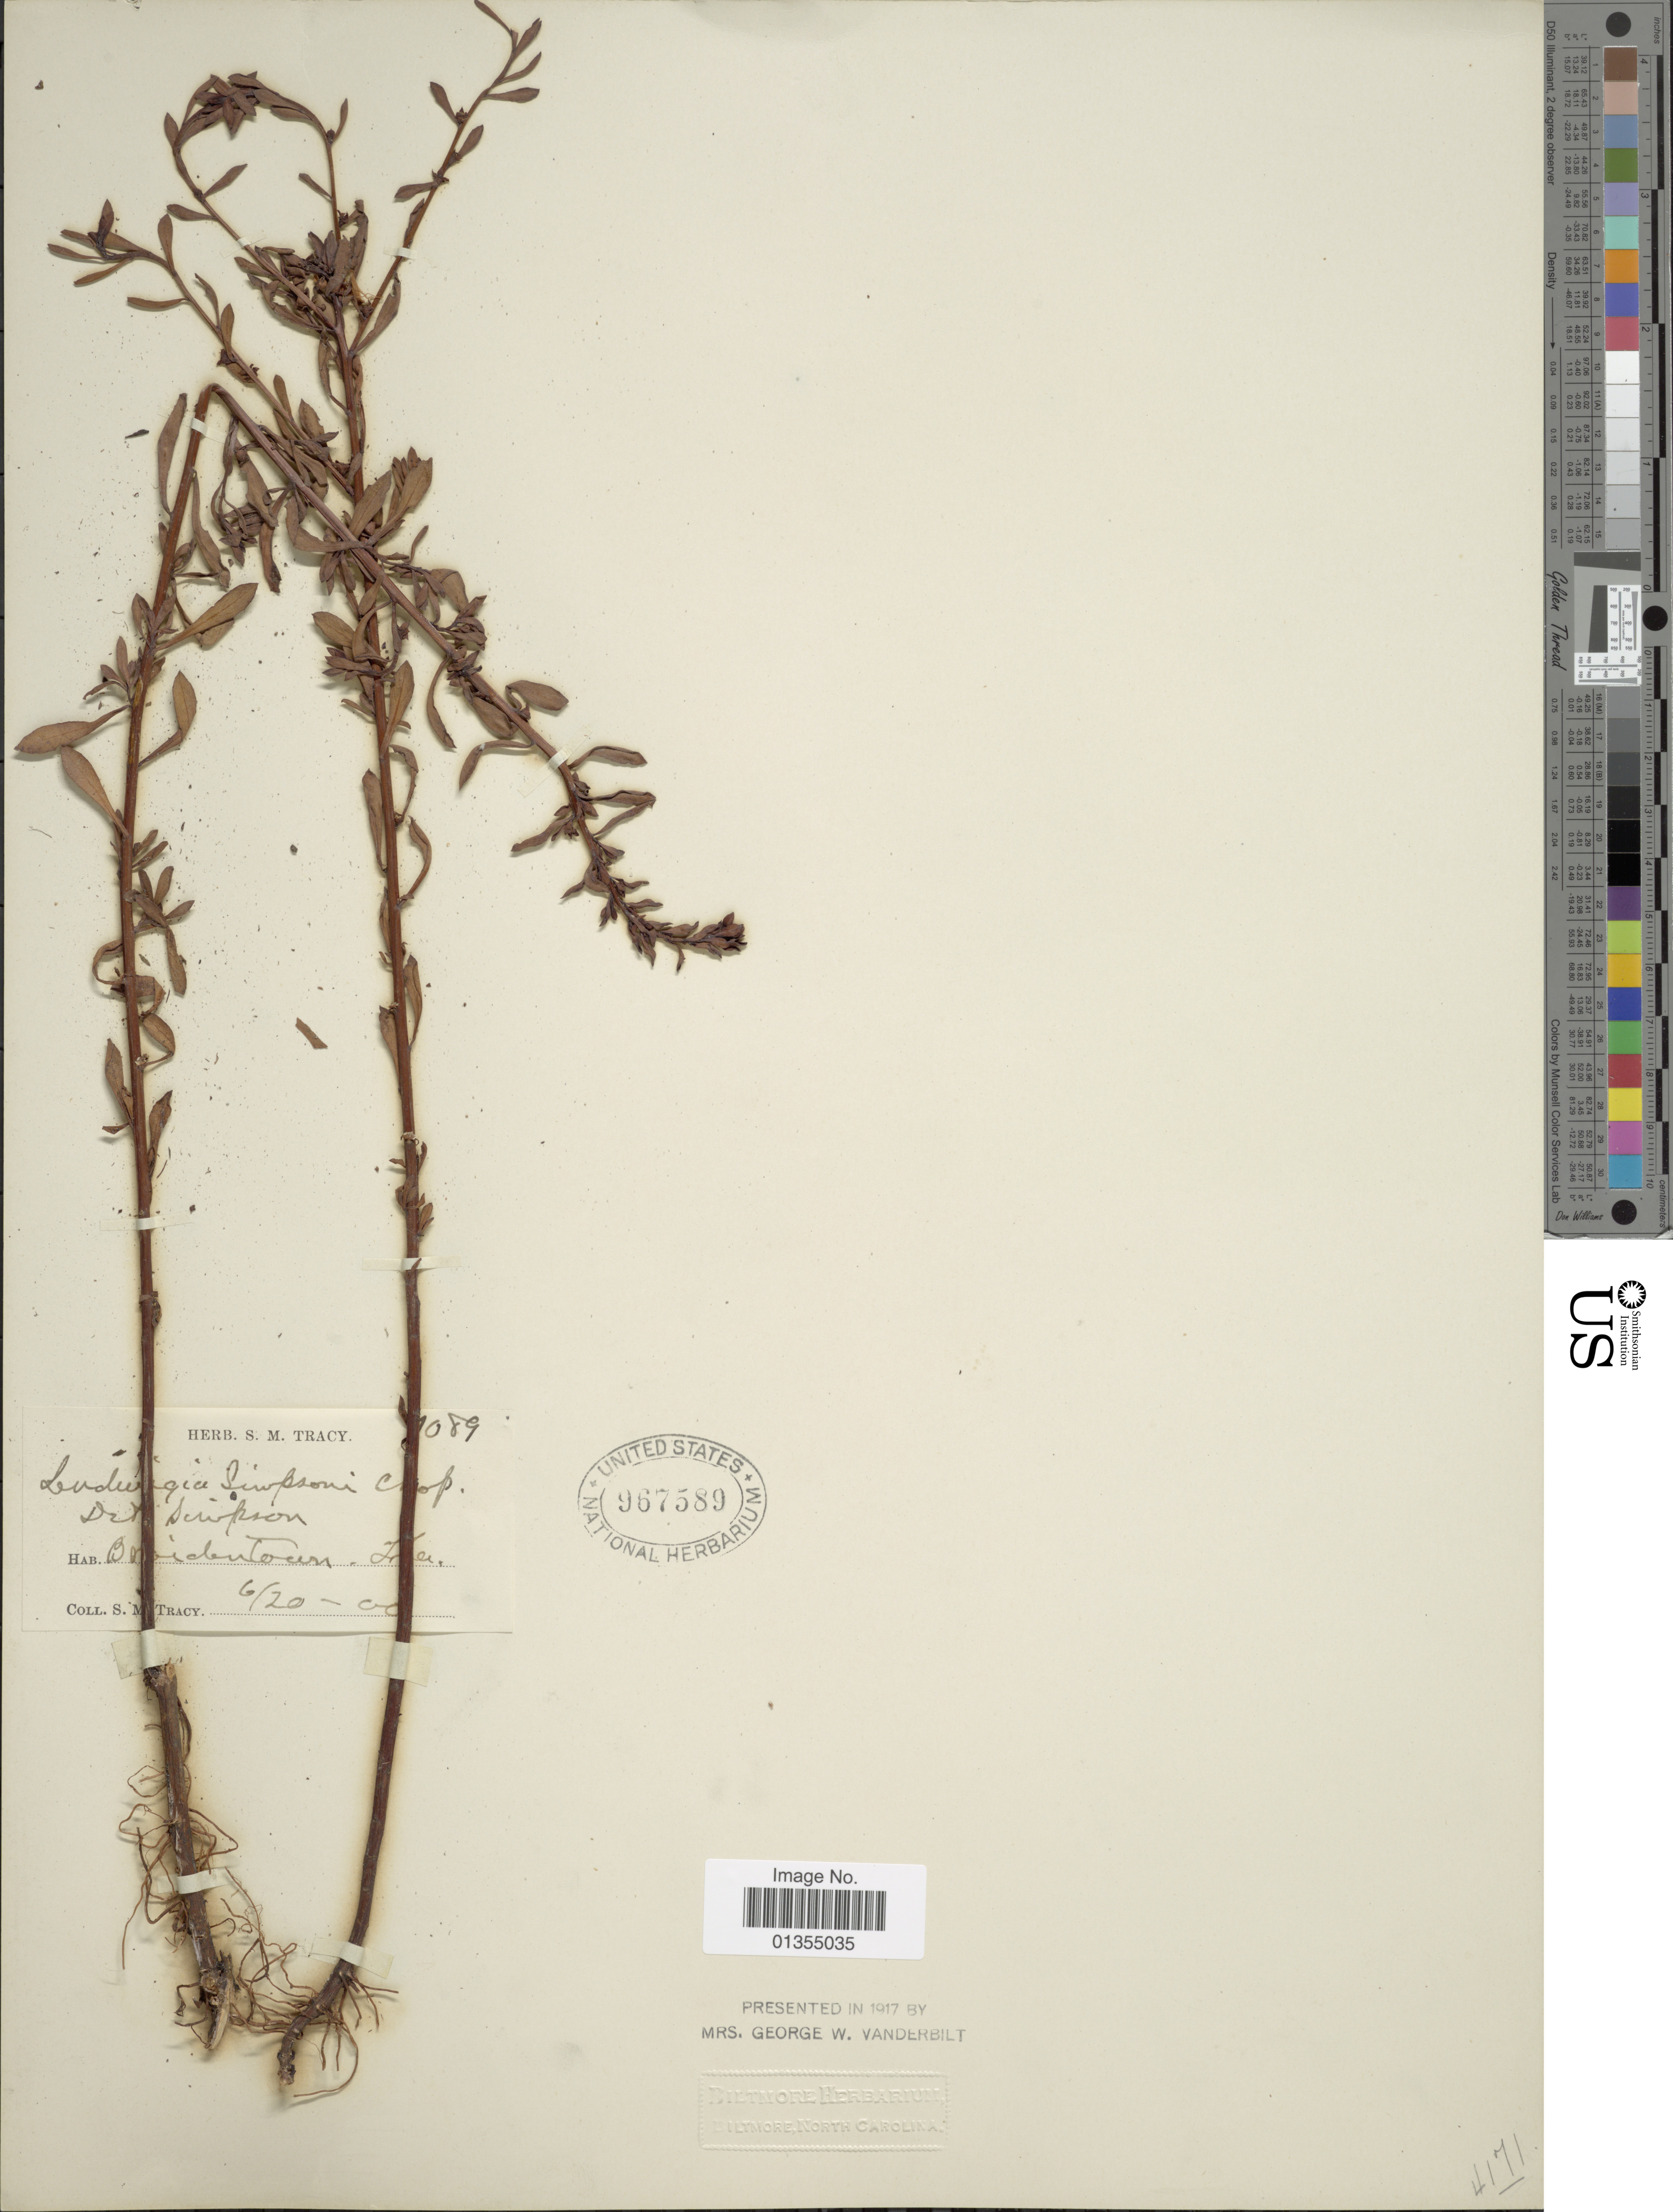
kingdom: Plantae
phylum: Tracheophyta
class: Magnoliopsida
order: Myrtales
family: Onagraceae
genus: Ludwigia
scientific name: Ludwigia simpsonii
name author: Chapm.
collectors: S. M. Tracy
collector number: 9089*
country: United States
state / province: Florida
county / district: Manatee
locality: Braidentown (present day: Bradenton)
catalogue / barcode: US 967589